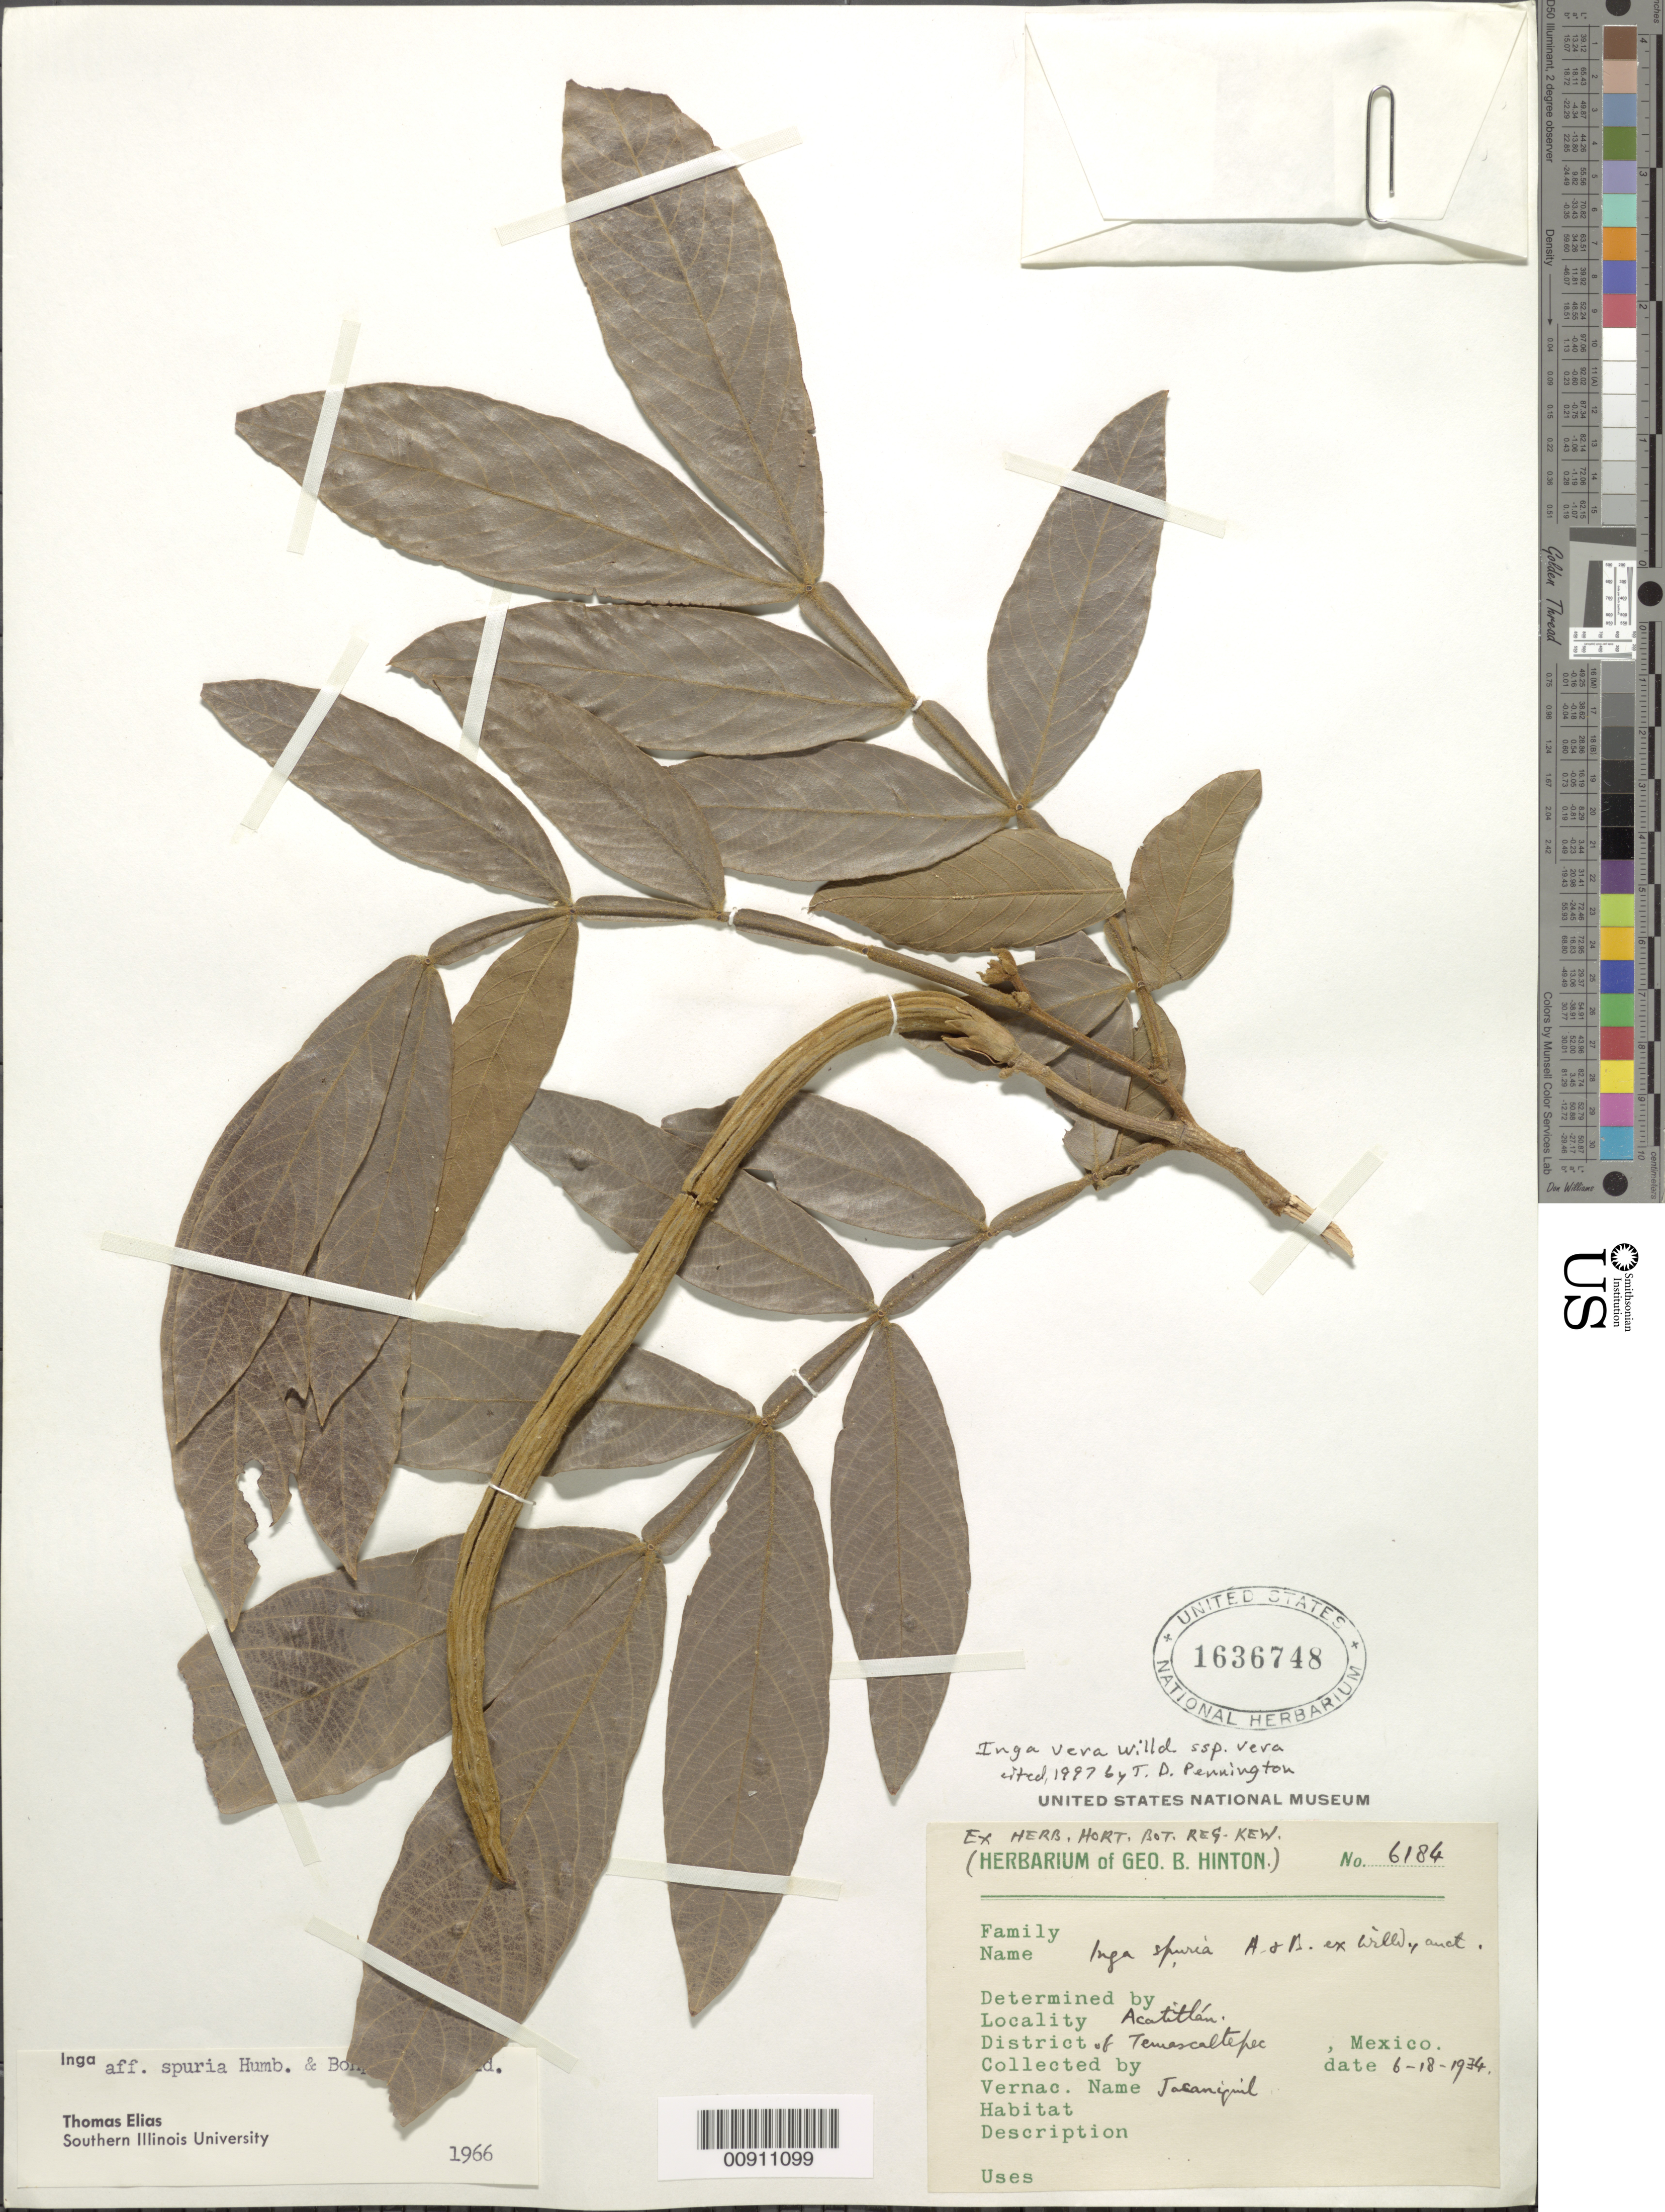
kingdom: Plantae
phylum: Tracheophyta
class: Magnoliopsida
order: Fabales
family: Fabaceae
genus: Inga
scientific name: Inga vera subsp. vera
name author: Willd.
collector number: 6184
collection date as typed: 18 Jun 1934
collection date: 1934-06-18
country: Mexico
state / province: México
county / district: Temascaltepec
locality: Acatitlán, District of Temascaltepec, State of Mexico.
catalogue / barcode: US 1636748